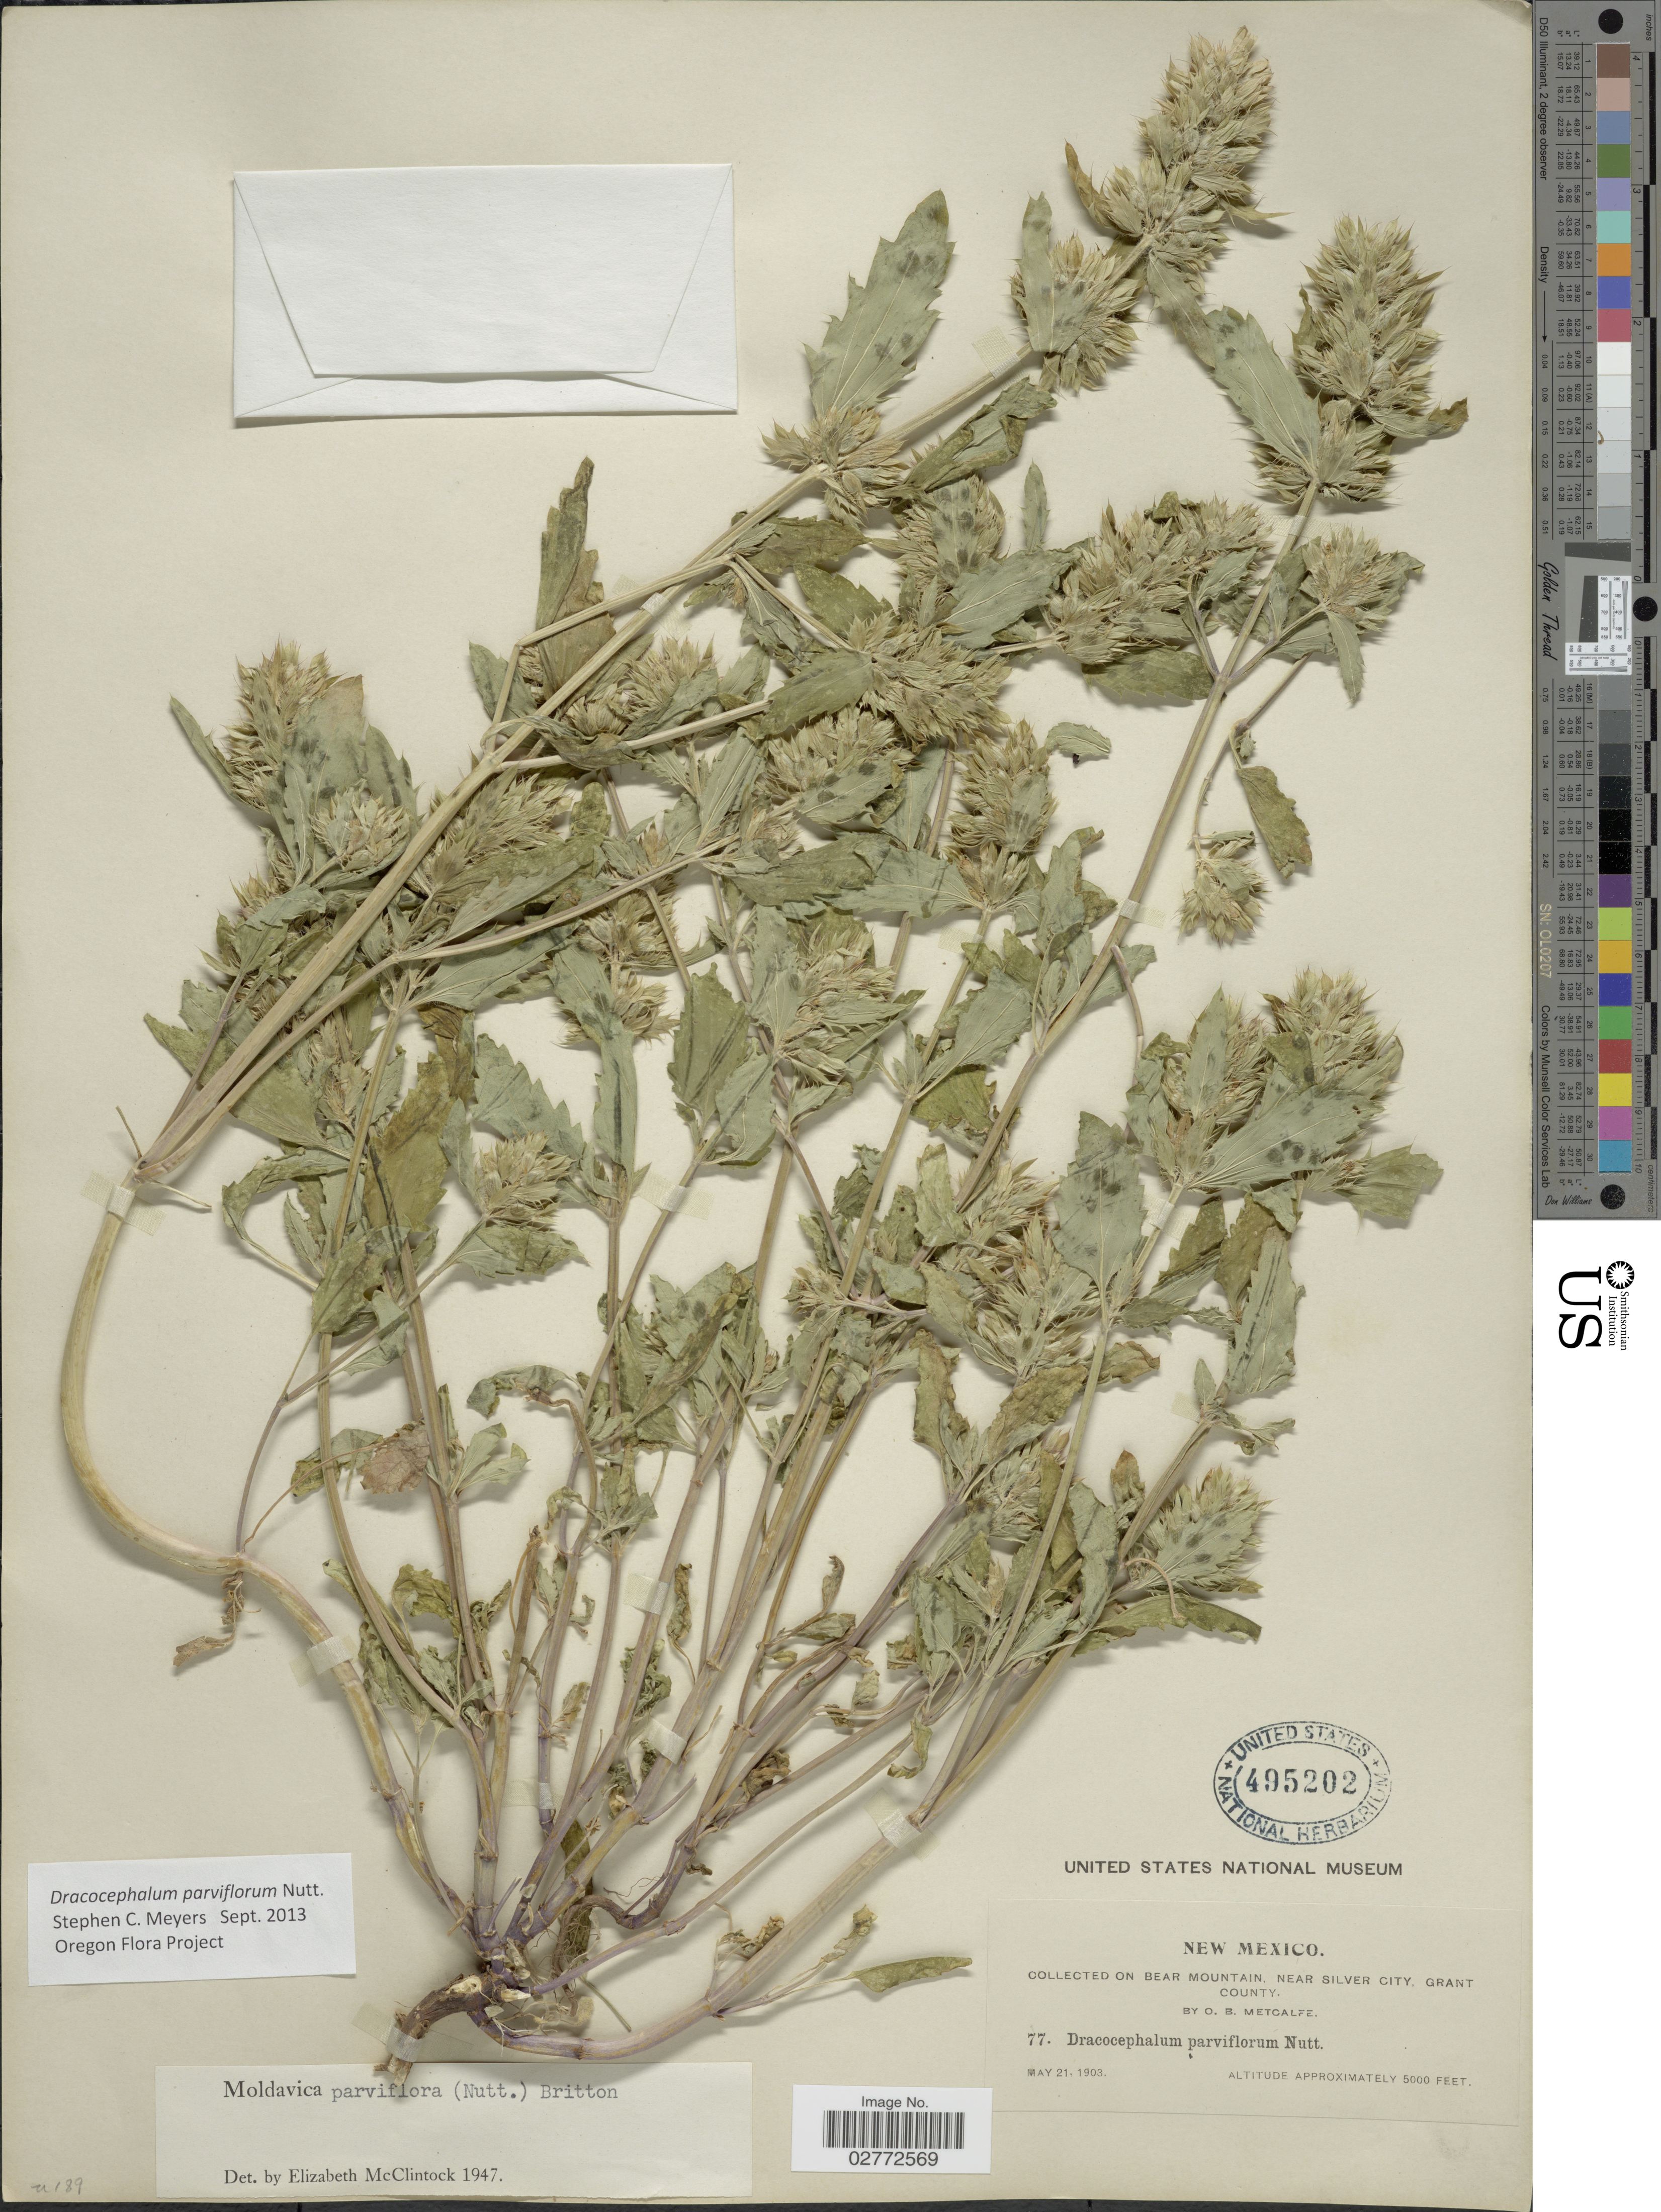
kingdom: Plantae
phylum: Tracheophyta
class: Magnoliopsida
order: Lamiales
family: Lamiaceae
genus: Dracocephalum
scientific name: Dracocephalum parviflorum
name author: Nutt.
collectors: O. B. Metcalfe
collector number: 77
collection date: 1903-05-21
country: United States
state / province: New Mexico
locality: On Bear Mountain, near Silver City, Grant County.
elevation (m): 1524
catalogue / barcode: US 495202